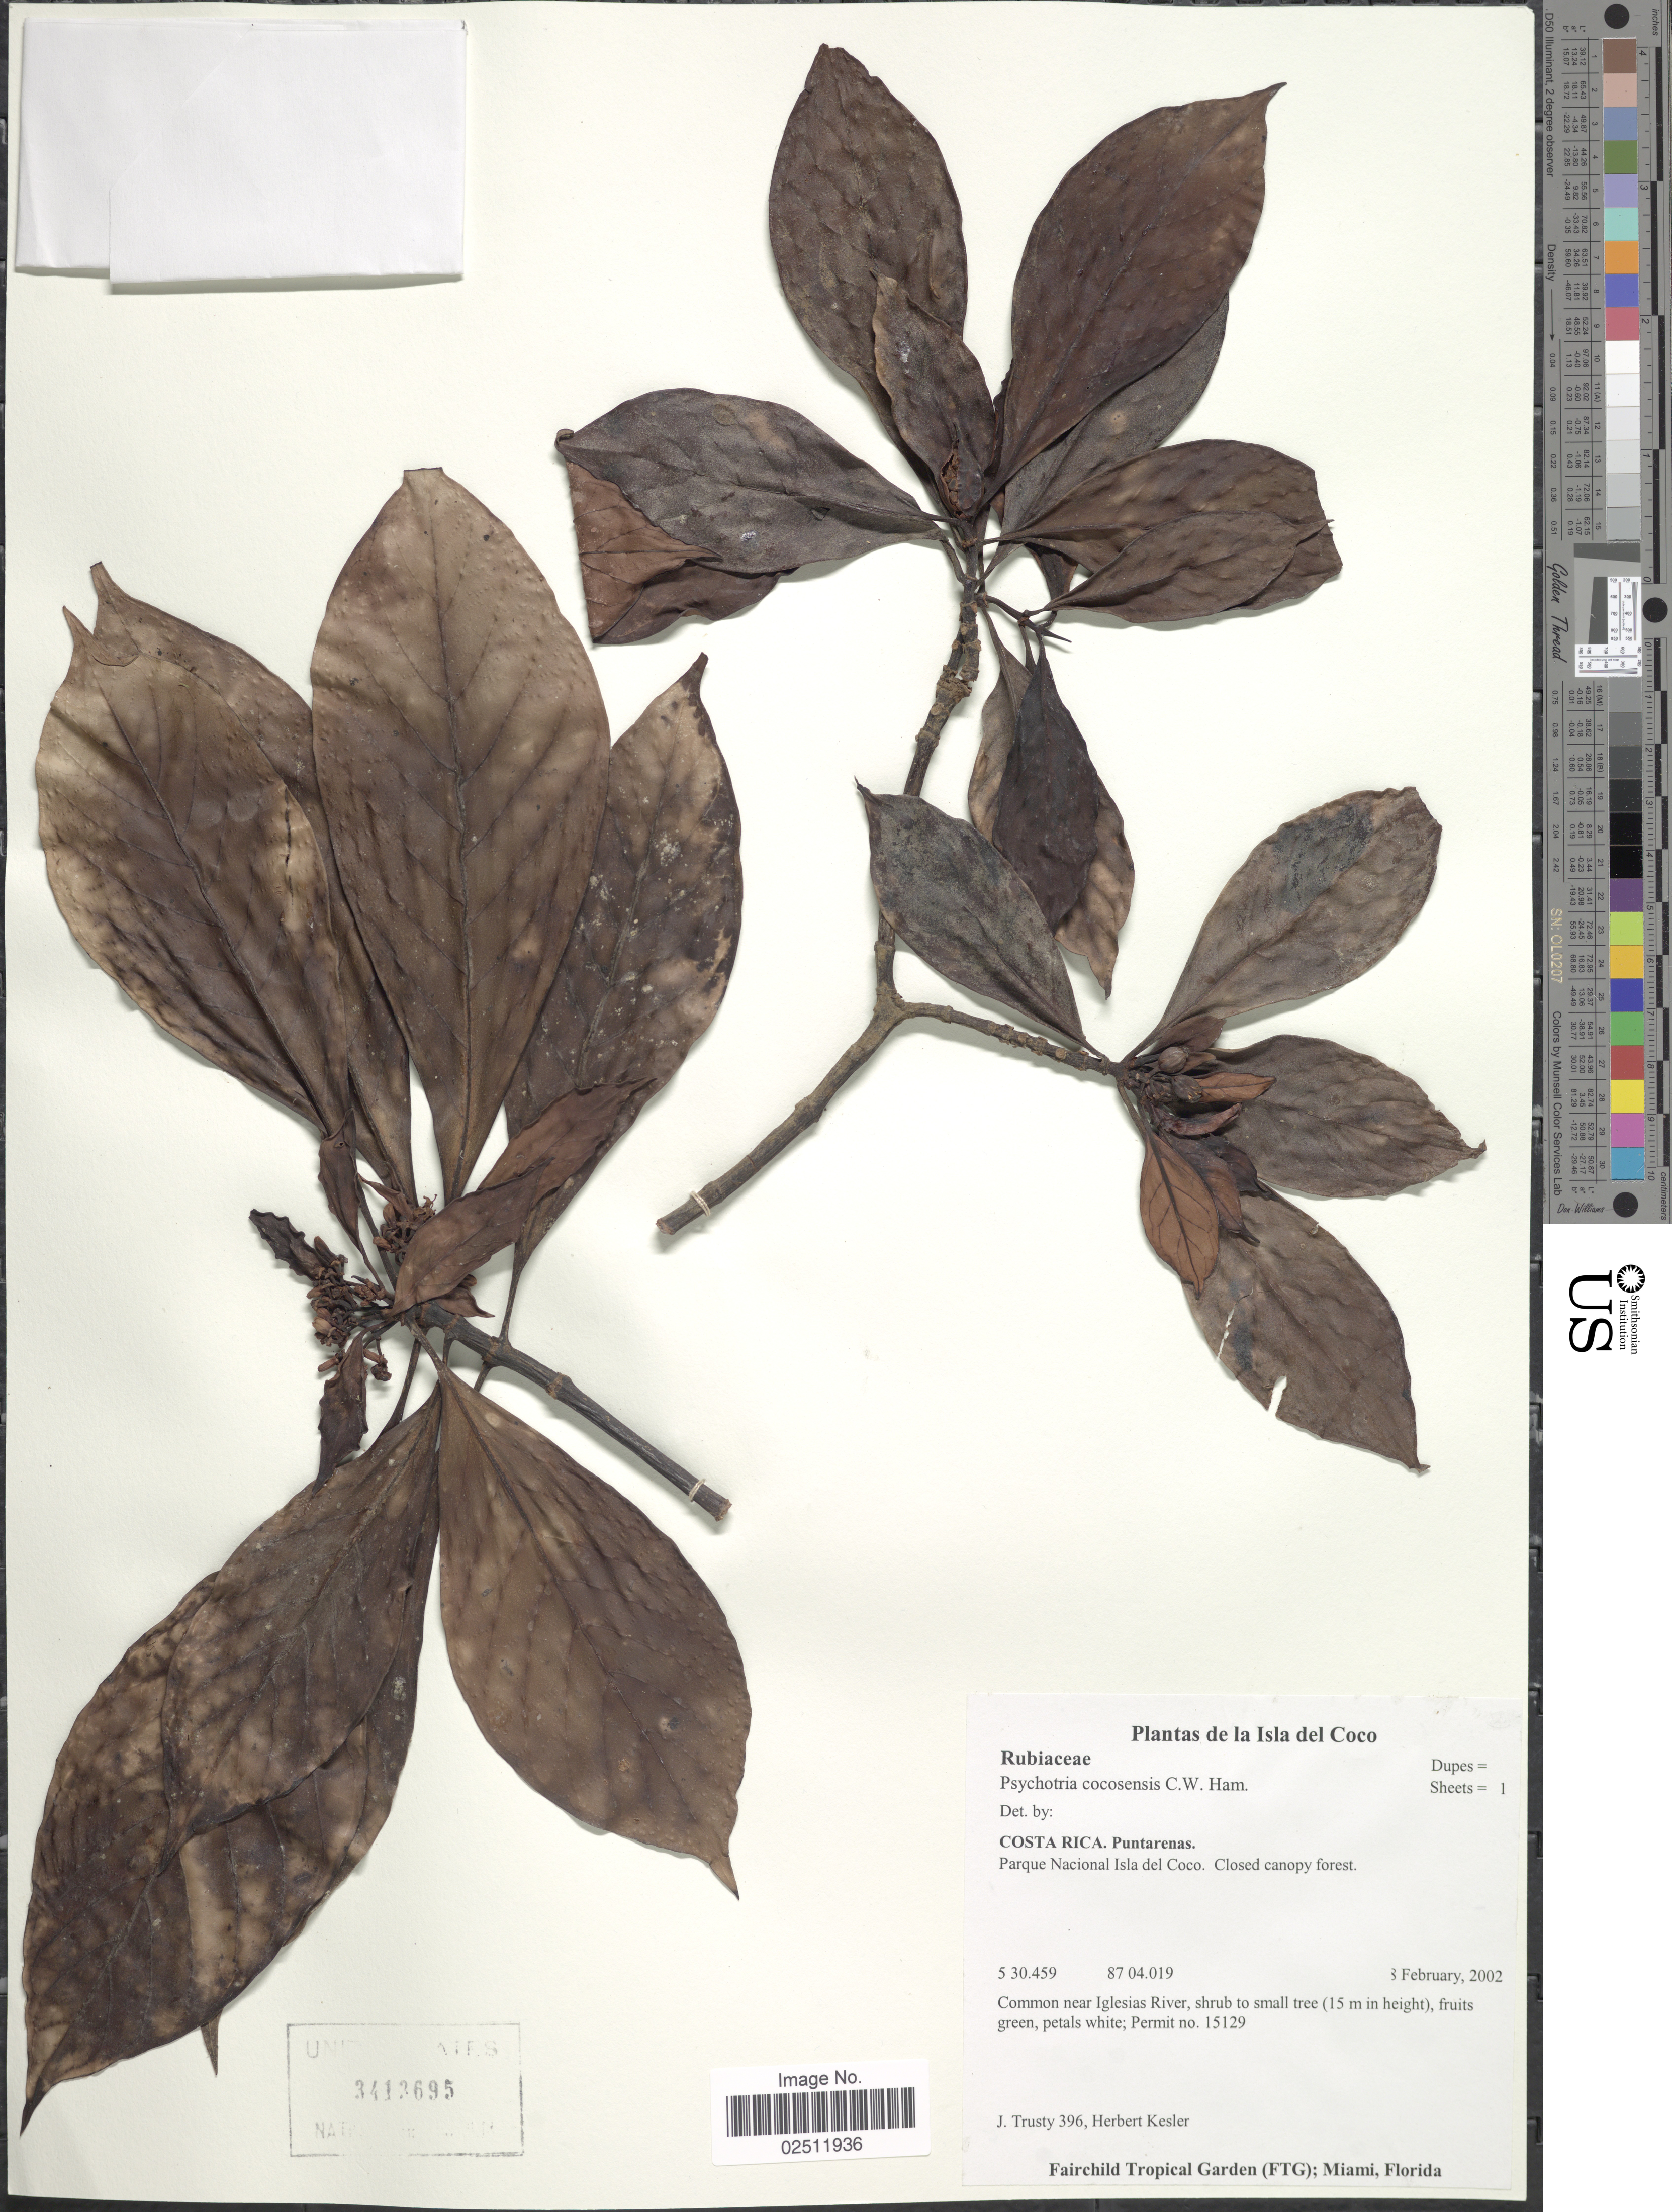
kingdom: Plantae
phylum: Tracheophyta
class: Magnoliopsida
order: Gentianales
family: Rubiaceae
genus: Psychotria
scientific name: Psychotria cocosensis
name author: C.W. Ham.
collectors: J. Trusty & H. Kesler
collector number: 396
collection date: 2002-02-08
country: Costa Rica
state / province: Puntarenas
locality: Isla del Coco. Parque Nacional Isla del Coco.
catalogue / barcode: US 3413695